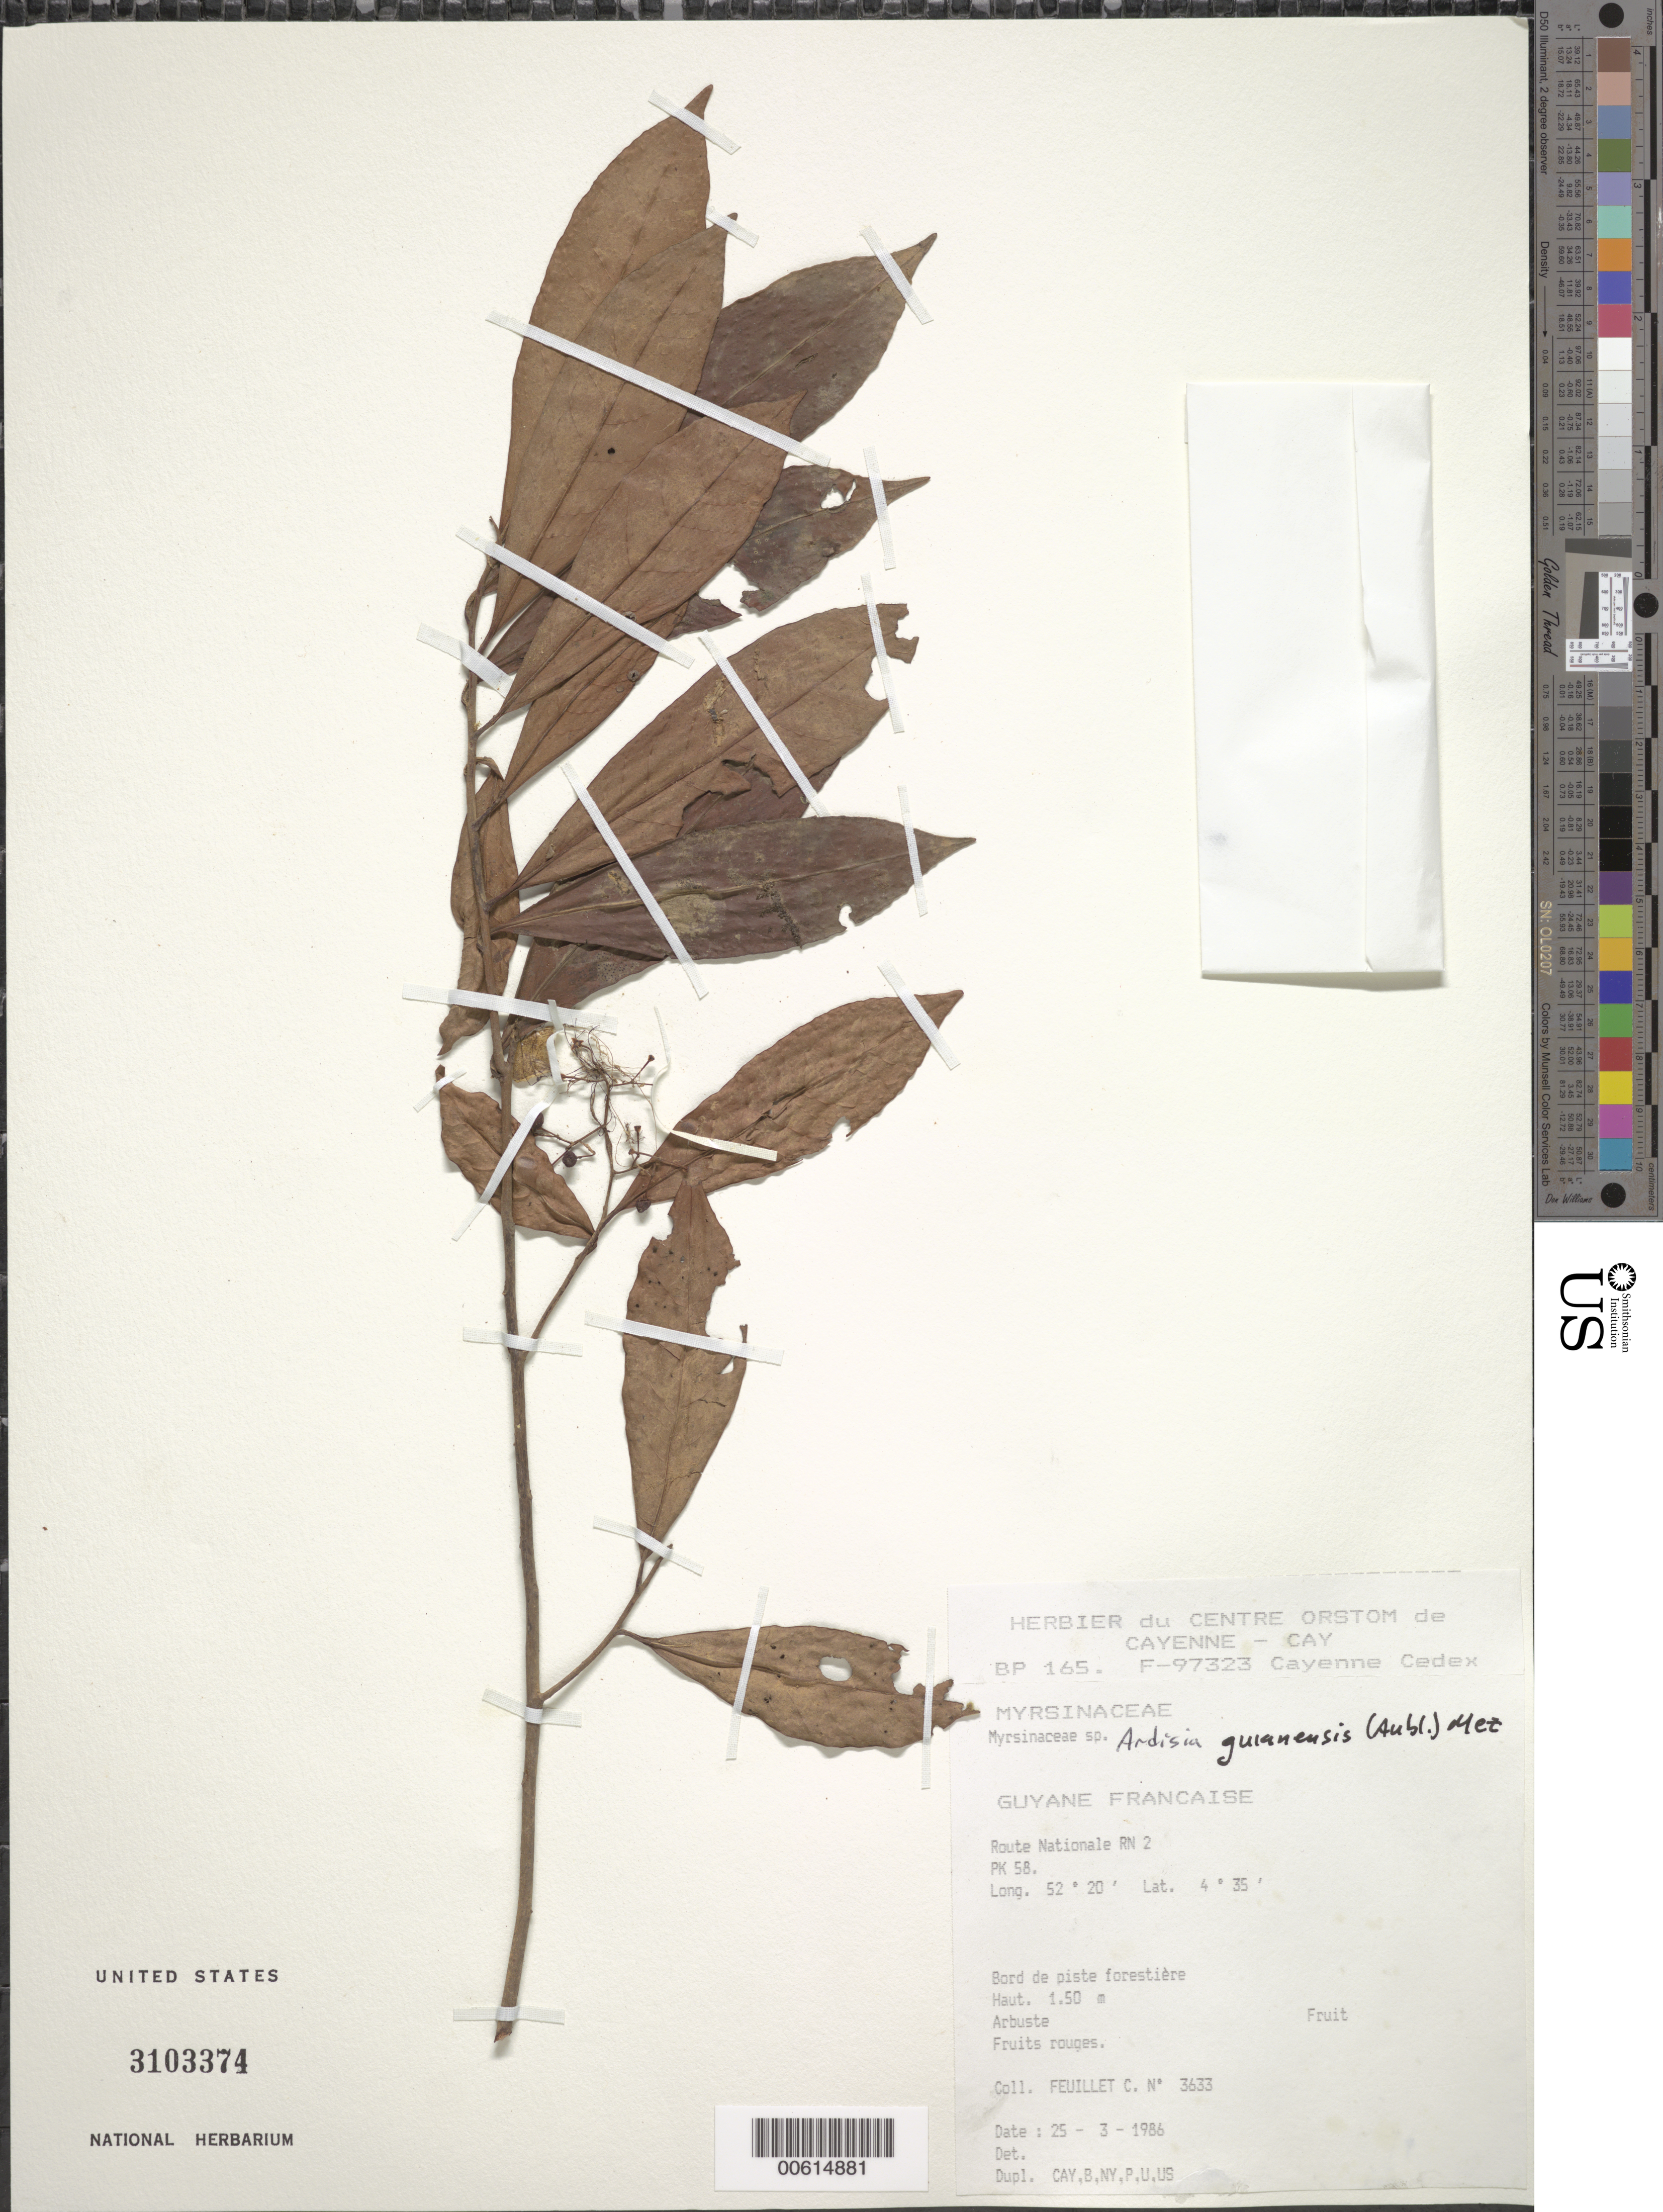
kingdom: Plantae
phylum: Tracheophyta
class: Magnoliopsida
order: Ericales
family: Primulaceae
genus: Ardisia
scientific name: Ardisia guianensis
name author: (Aubl.) Mez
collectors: C. Feuillet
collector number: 3633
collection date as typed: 25-Mar-86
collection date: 1986-03-25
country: French Guiana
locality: Route Nationale RN 2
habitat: Bord de piste forestière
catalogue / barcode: US 3103374